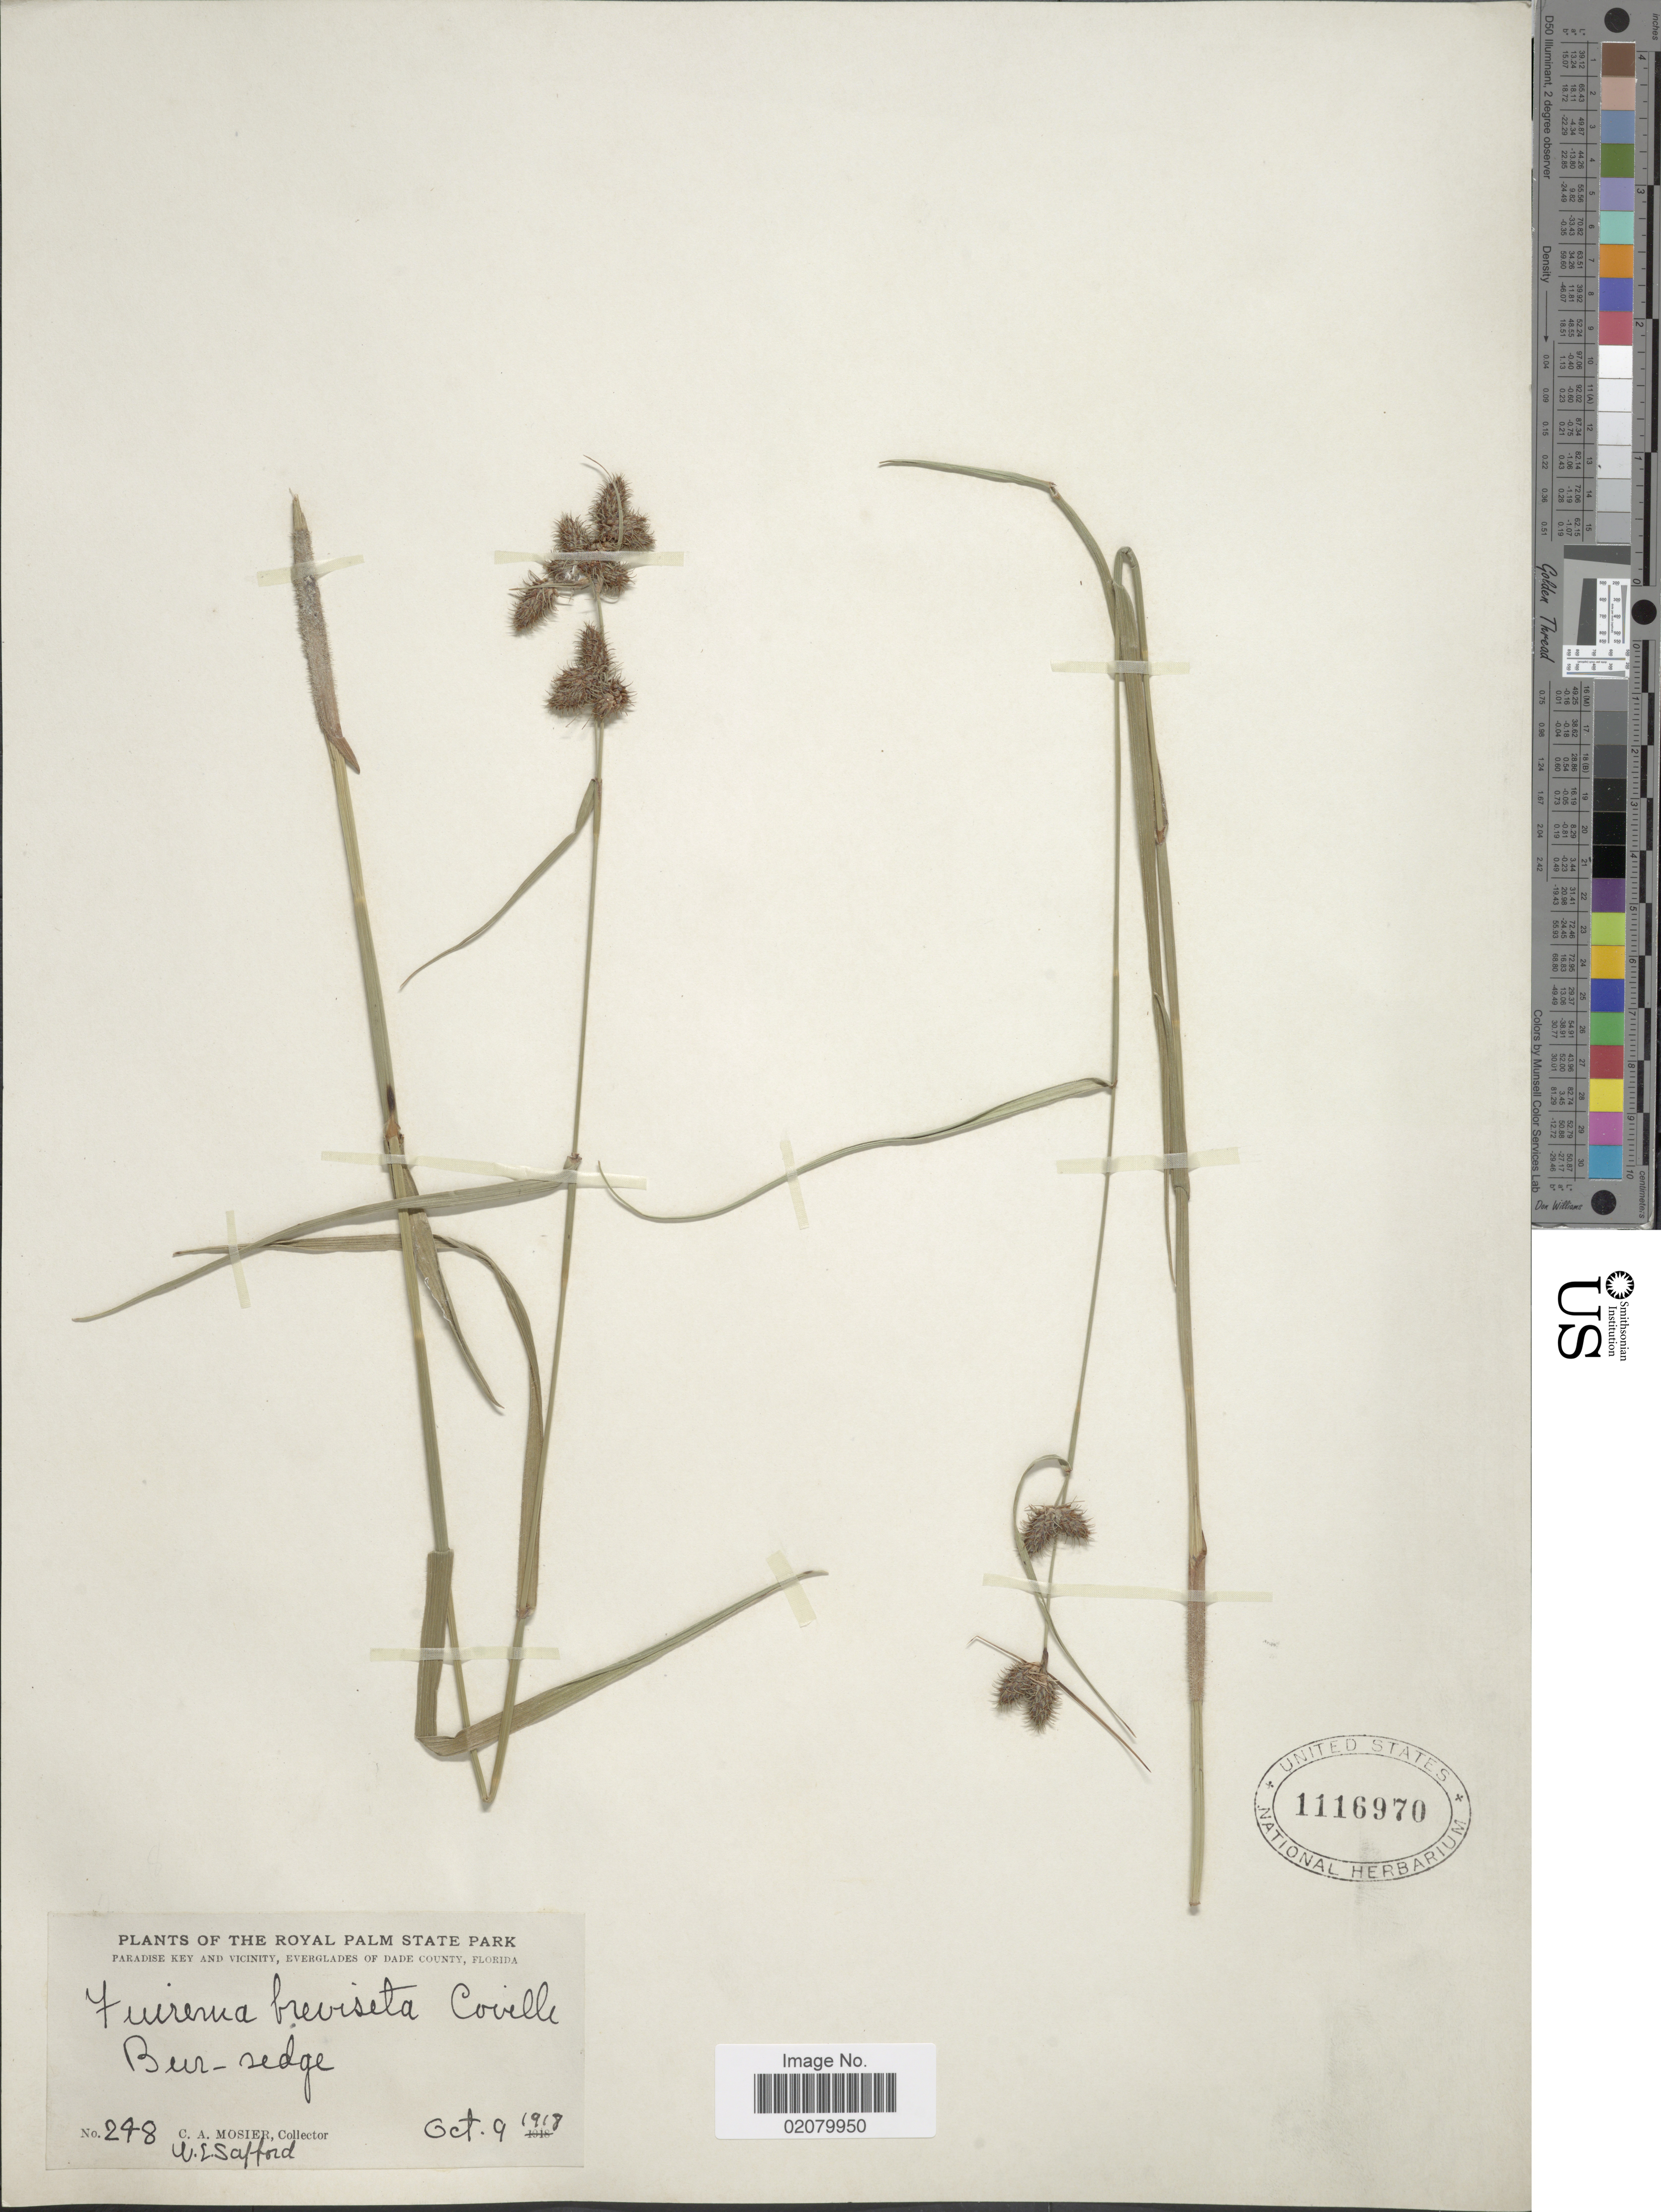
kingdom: Plantae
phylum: Tracheophyta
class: Liliopsida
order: Poales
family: Cyperaceae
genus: Fuirena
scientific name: Fuirena squarrosa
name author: Michx.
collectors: C. A. Mosier & W. E. Safford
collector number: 248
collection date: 1918-10-09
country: United States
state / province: Florida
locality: Royal Palm State Park, Paradise Key and Vicinity of Dade County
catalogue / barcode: US 1116970